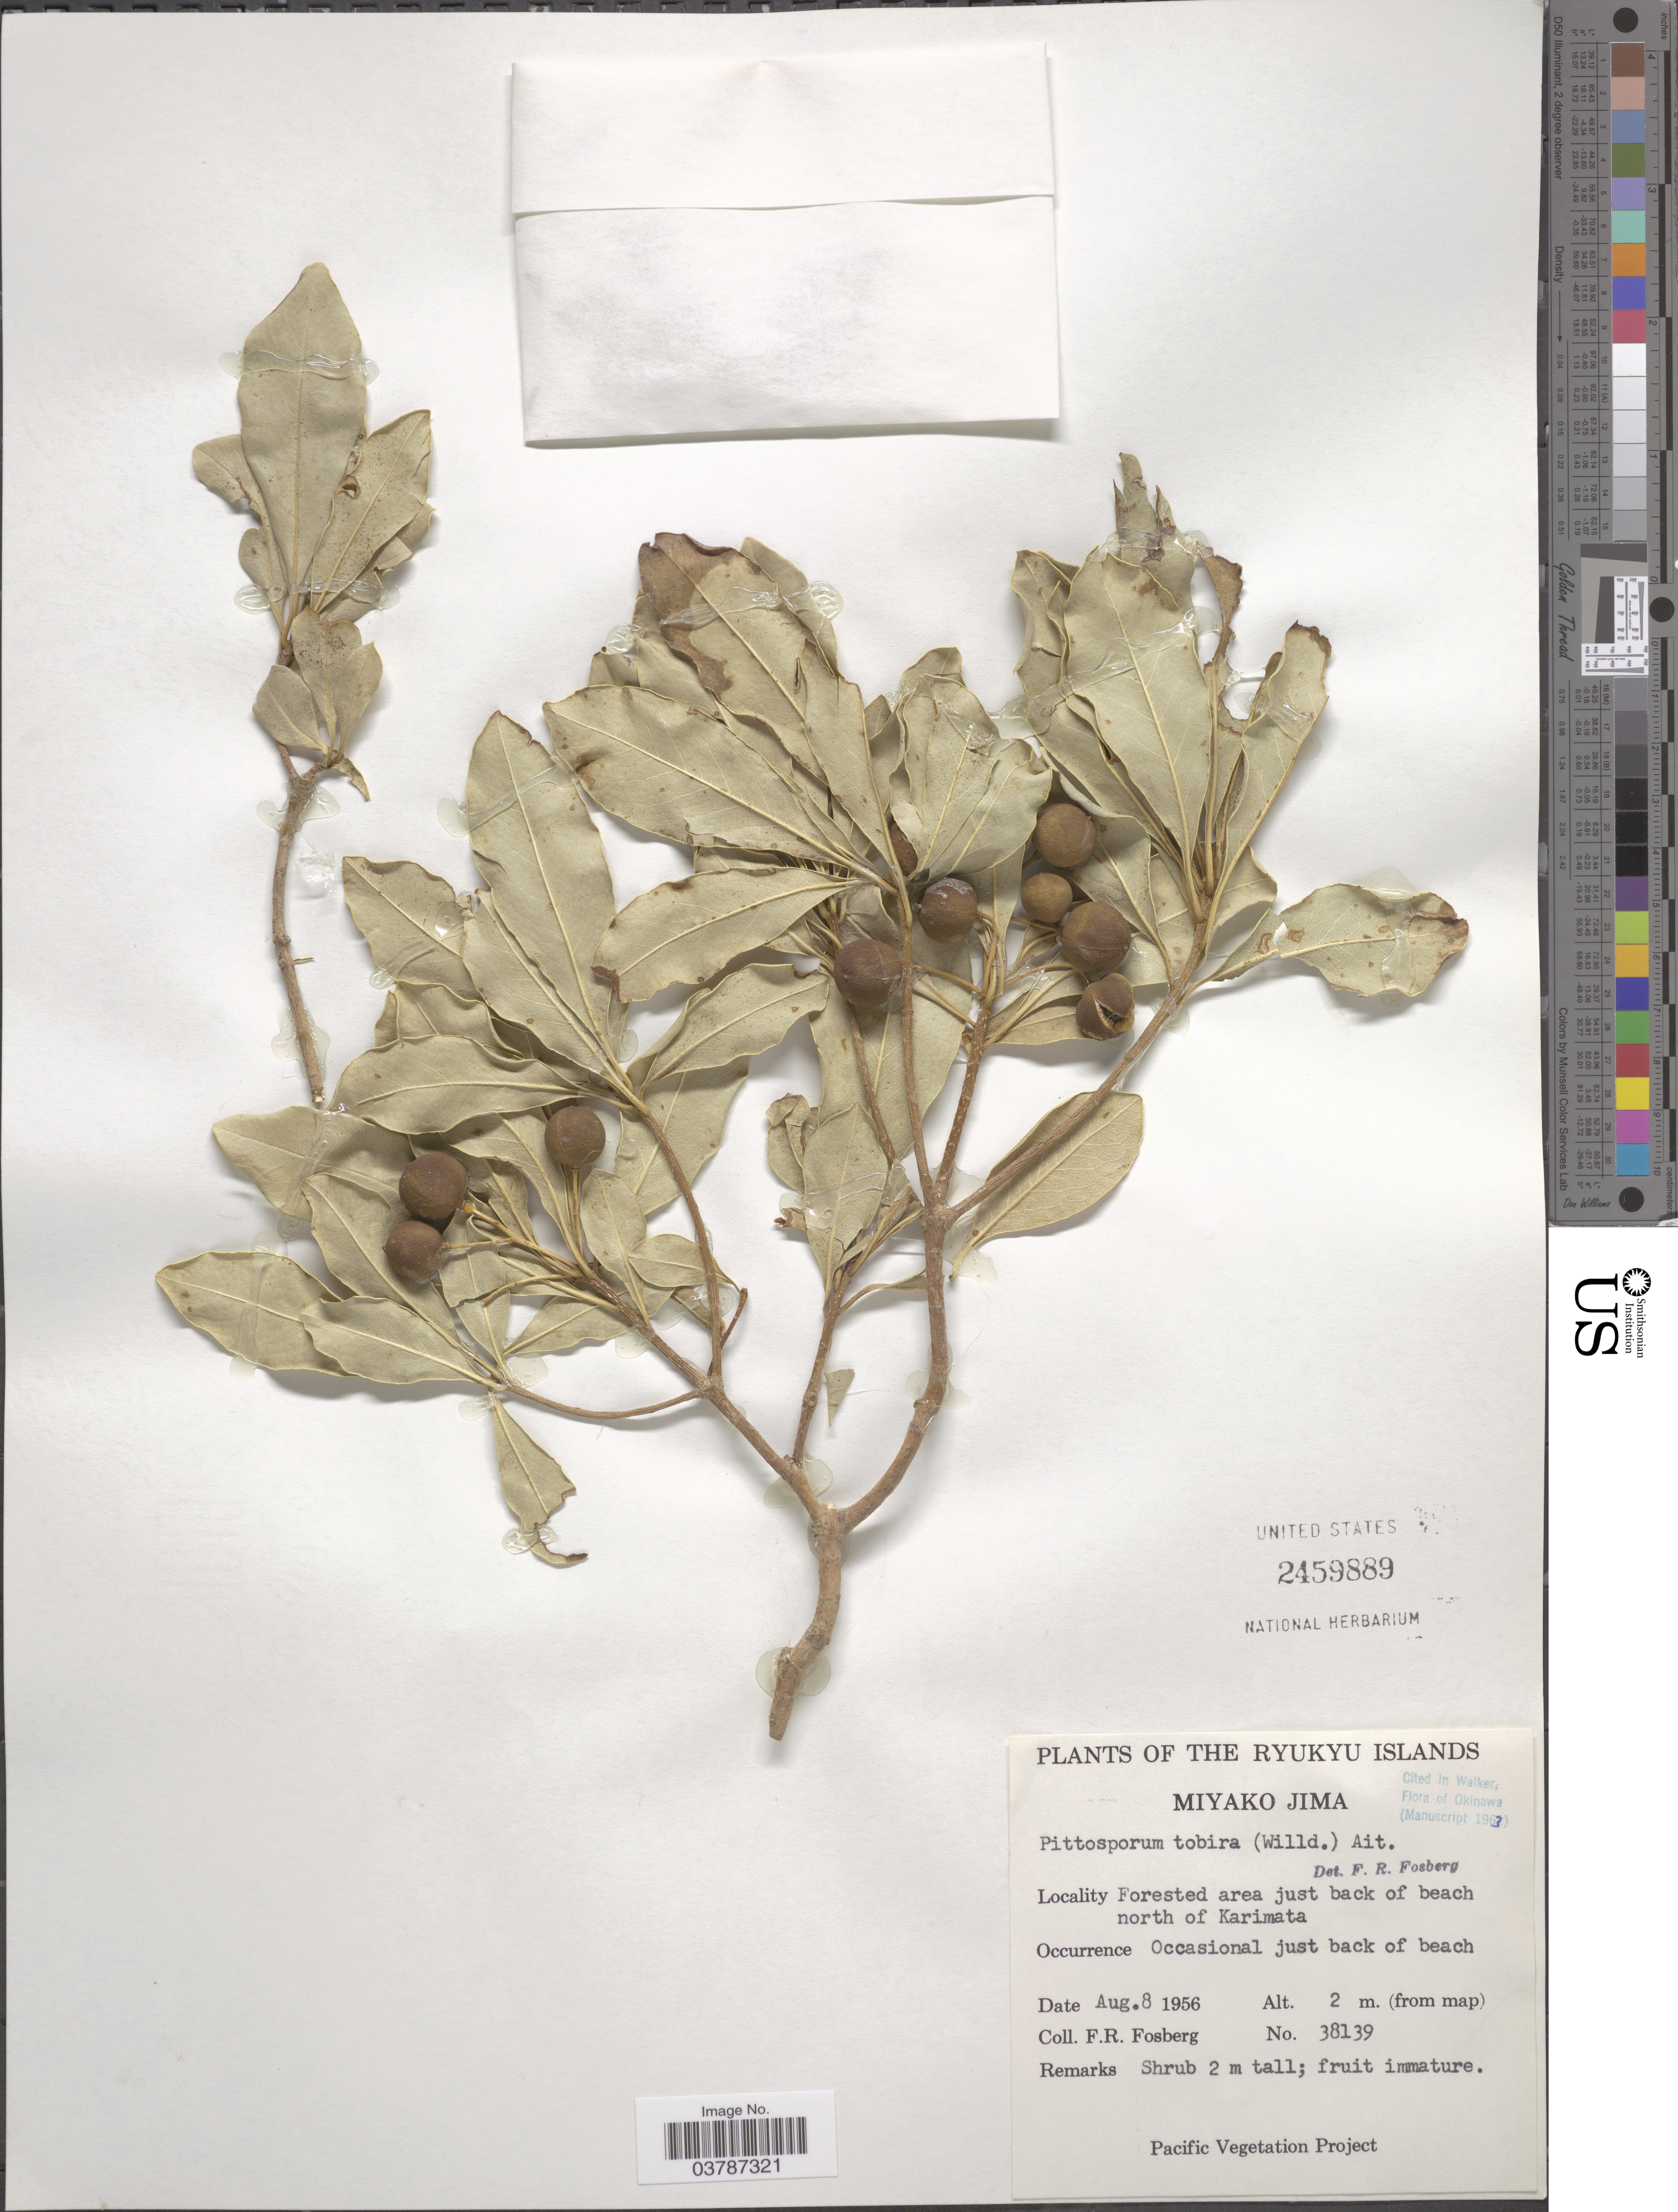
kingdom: Plantae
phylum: Tracheophyta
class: Magnoliopsida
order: Apiales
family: Pittosporaceae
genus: Pittosporum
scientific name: Pittosporum tobira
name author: (Thunb.) W.T. Aiton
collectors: F. R. Fosberg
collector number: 38139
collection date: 1956-08-08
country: Japan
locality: Ryukyu Islands. Miyako Jima. Forested area just back of beach north of Karimata.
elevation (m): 2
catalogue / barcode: US 2459889